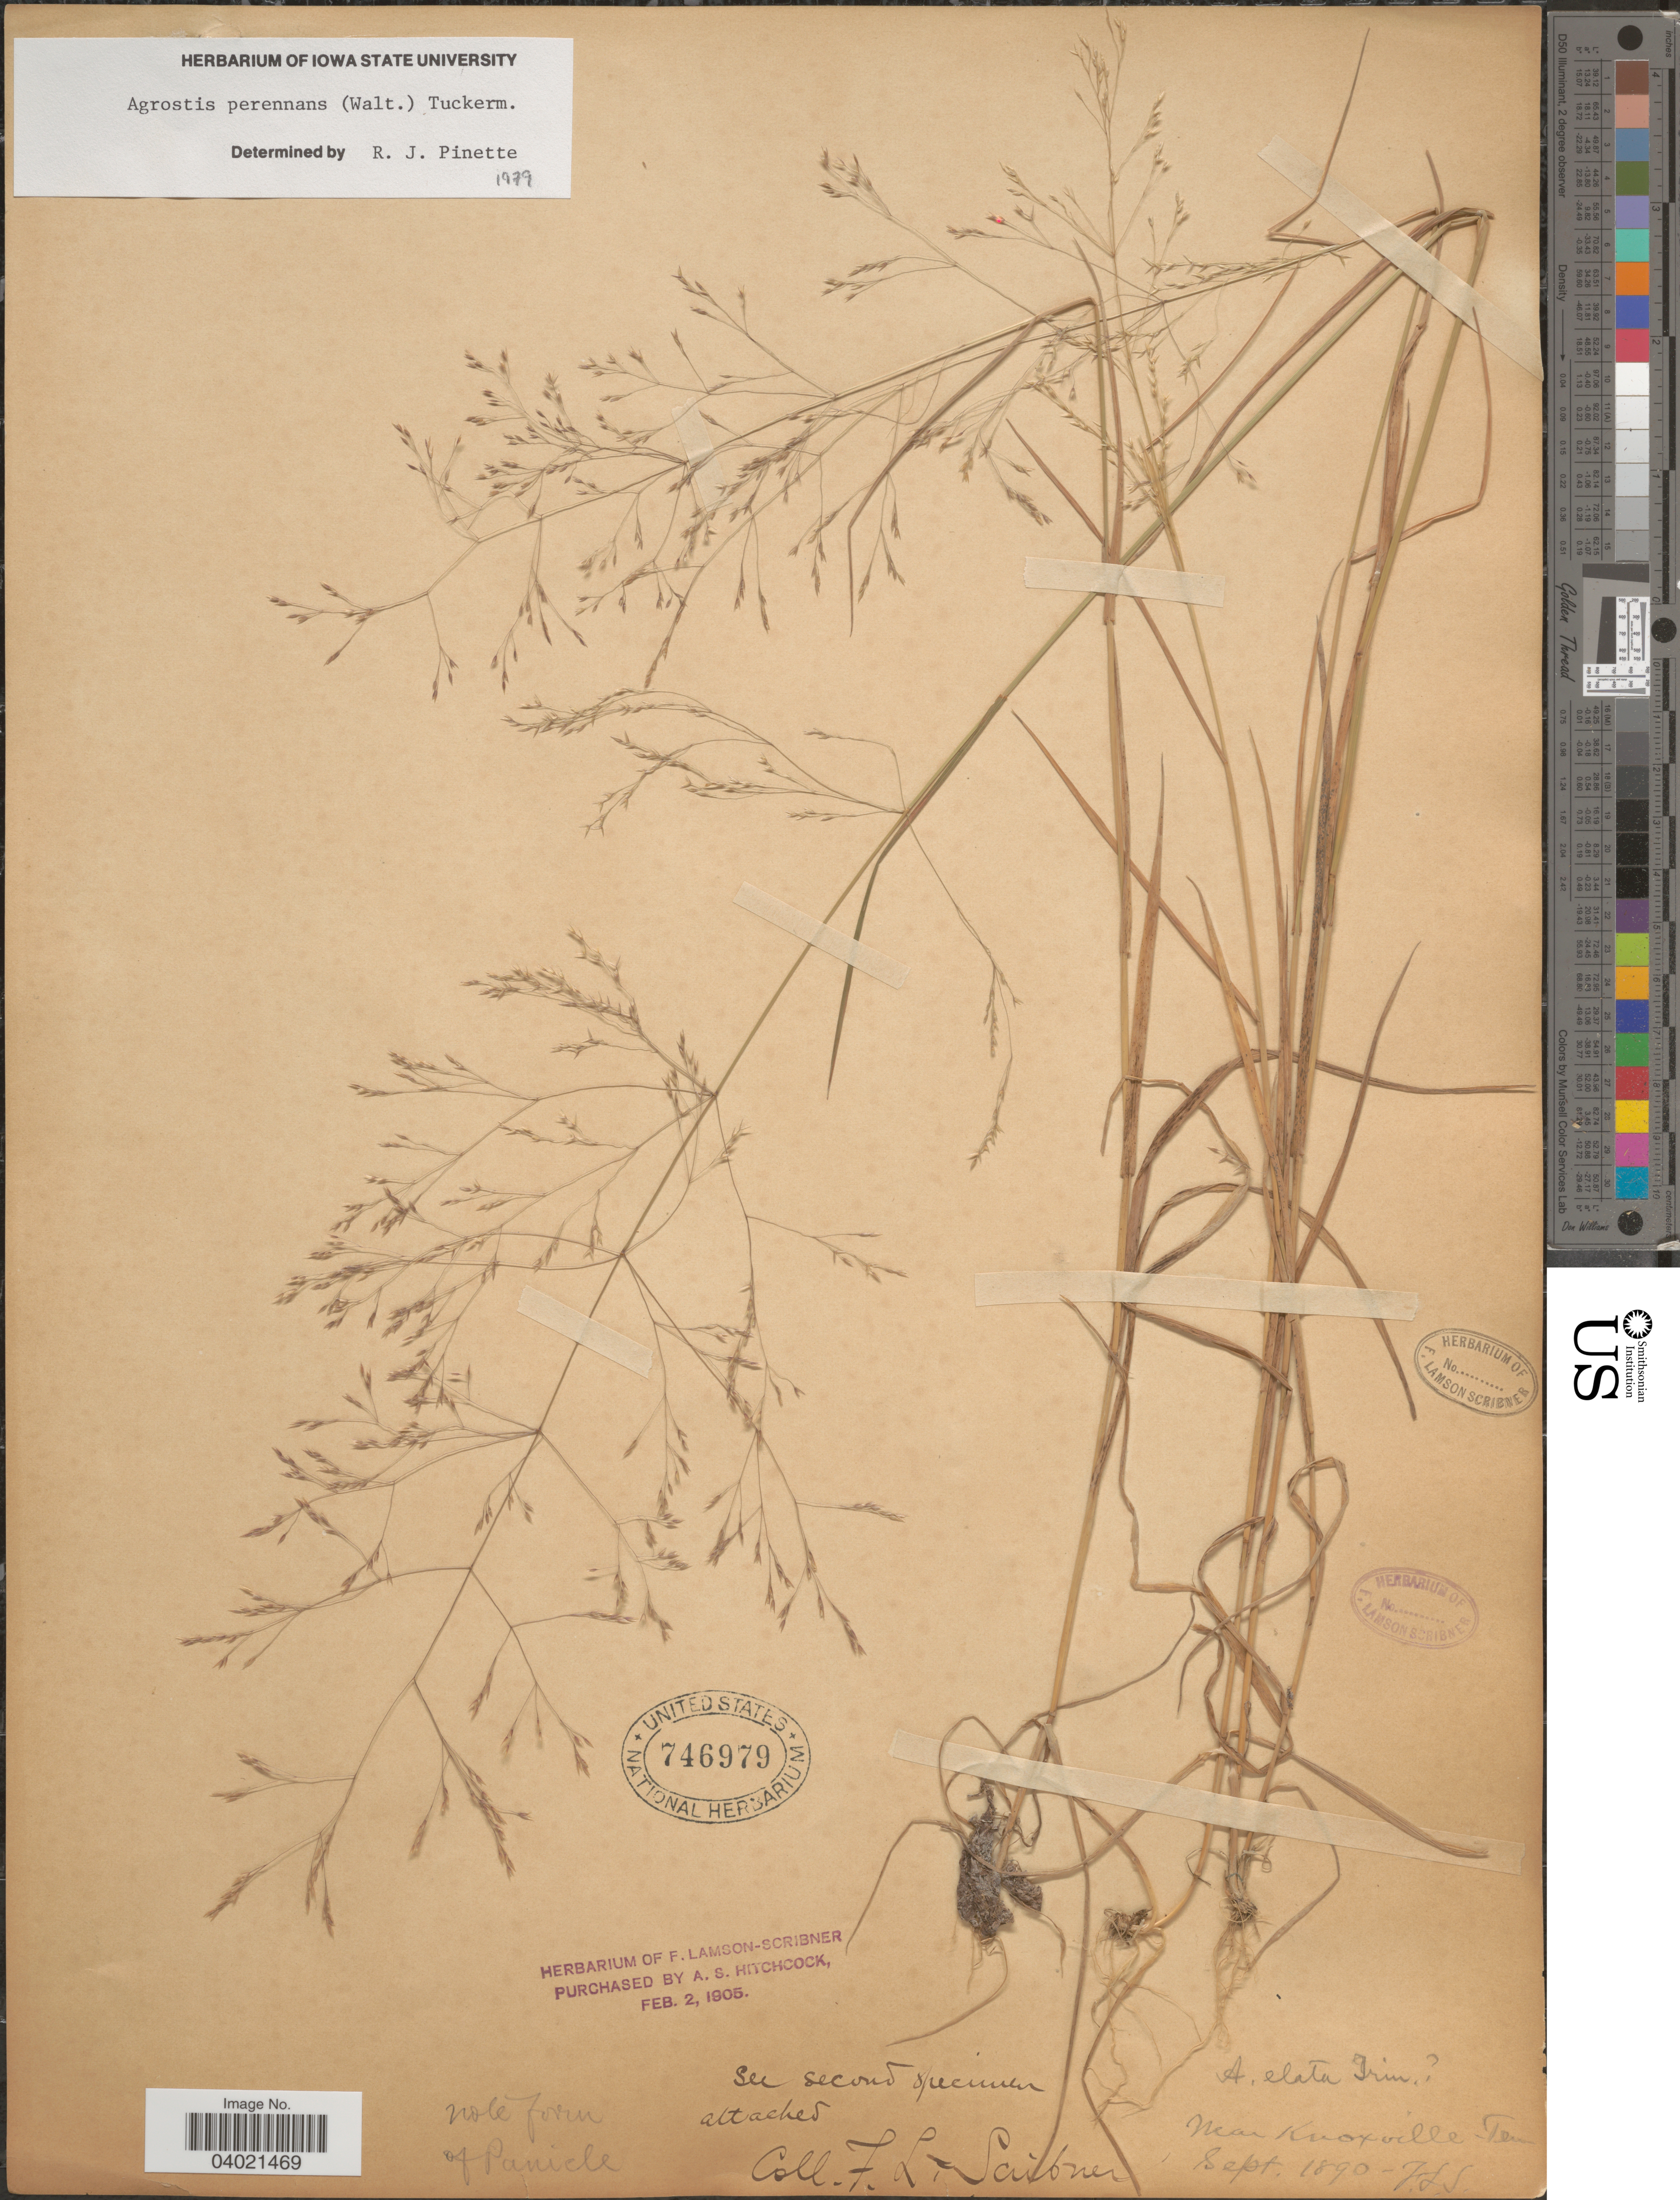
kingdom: Plantae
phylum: Tracheophyta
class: Liliopsida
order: Poales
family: Poaceae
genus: Agrostis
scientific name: Agrostis perennans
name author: (Walter) Tuck.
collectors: F. L. Scribner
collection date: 1890-09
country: United States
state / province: Tennessee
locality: Near Knoxville.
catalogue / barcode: US 746979